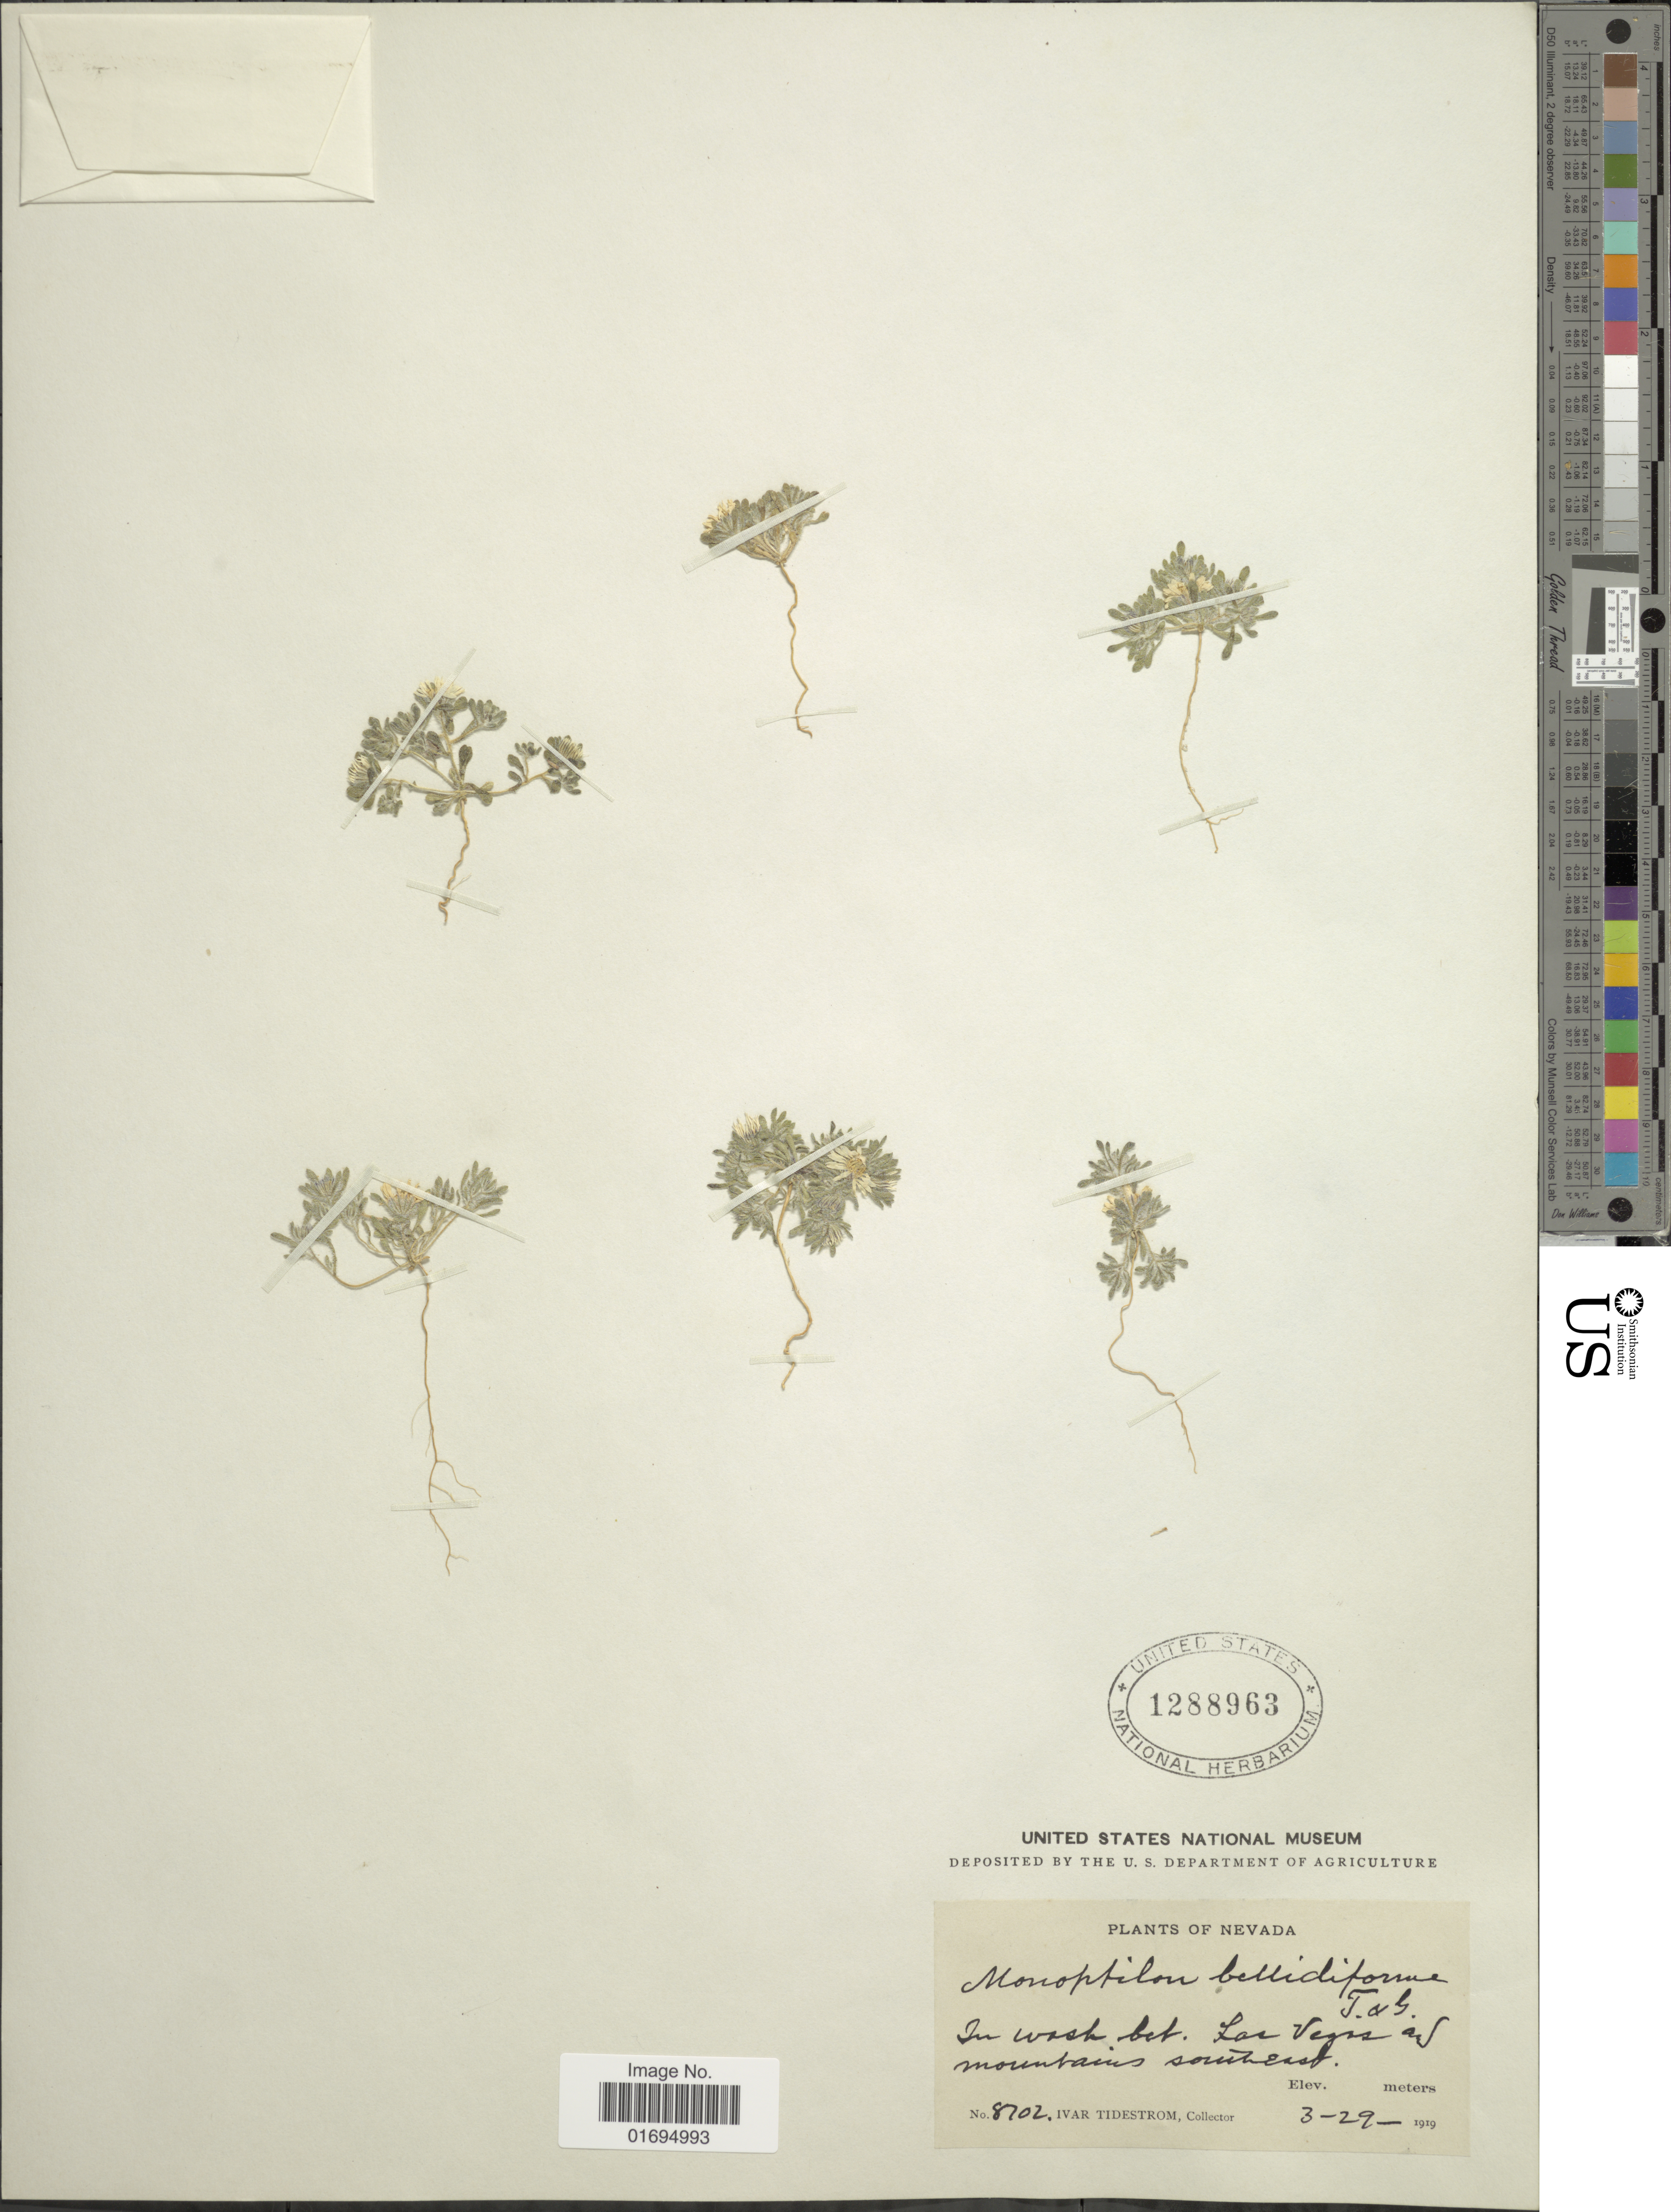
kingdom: Plantae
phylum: Tracheophyta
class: Magnoliopsida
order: Asterales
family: Asteraceae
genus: Monoptilon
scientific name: Monoptilon bellidiforme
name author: Torr. & A. Gray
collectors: I. F. Tidestrom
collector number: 8702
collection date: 1919-03-23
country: United States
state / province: Nevada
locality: Las Vegas at mountains southeast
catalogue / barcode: US 1288963